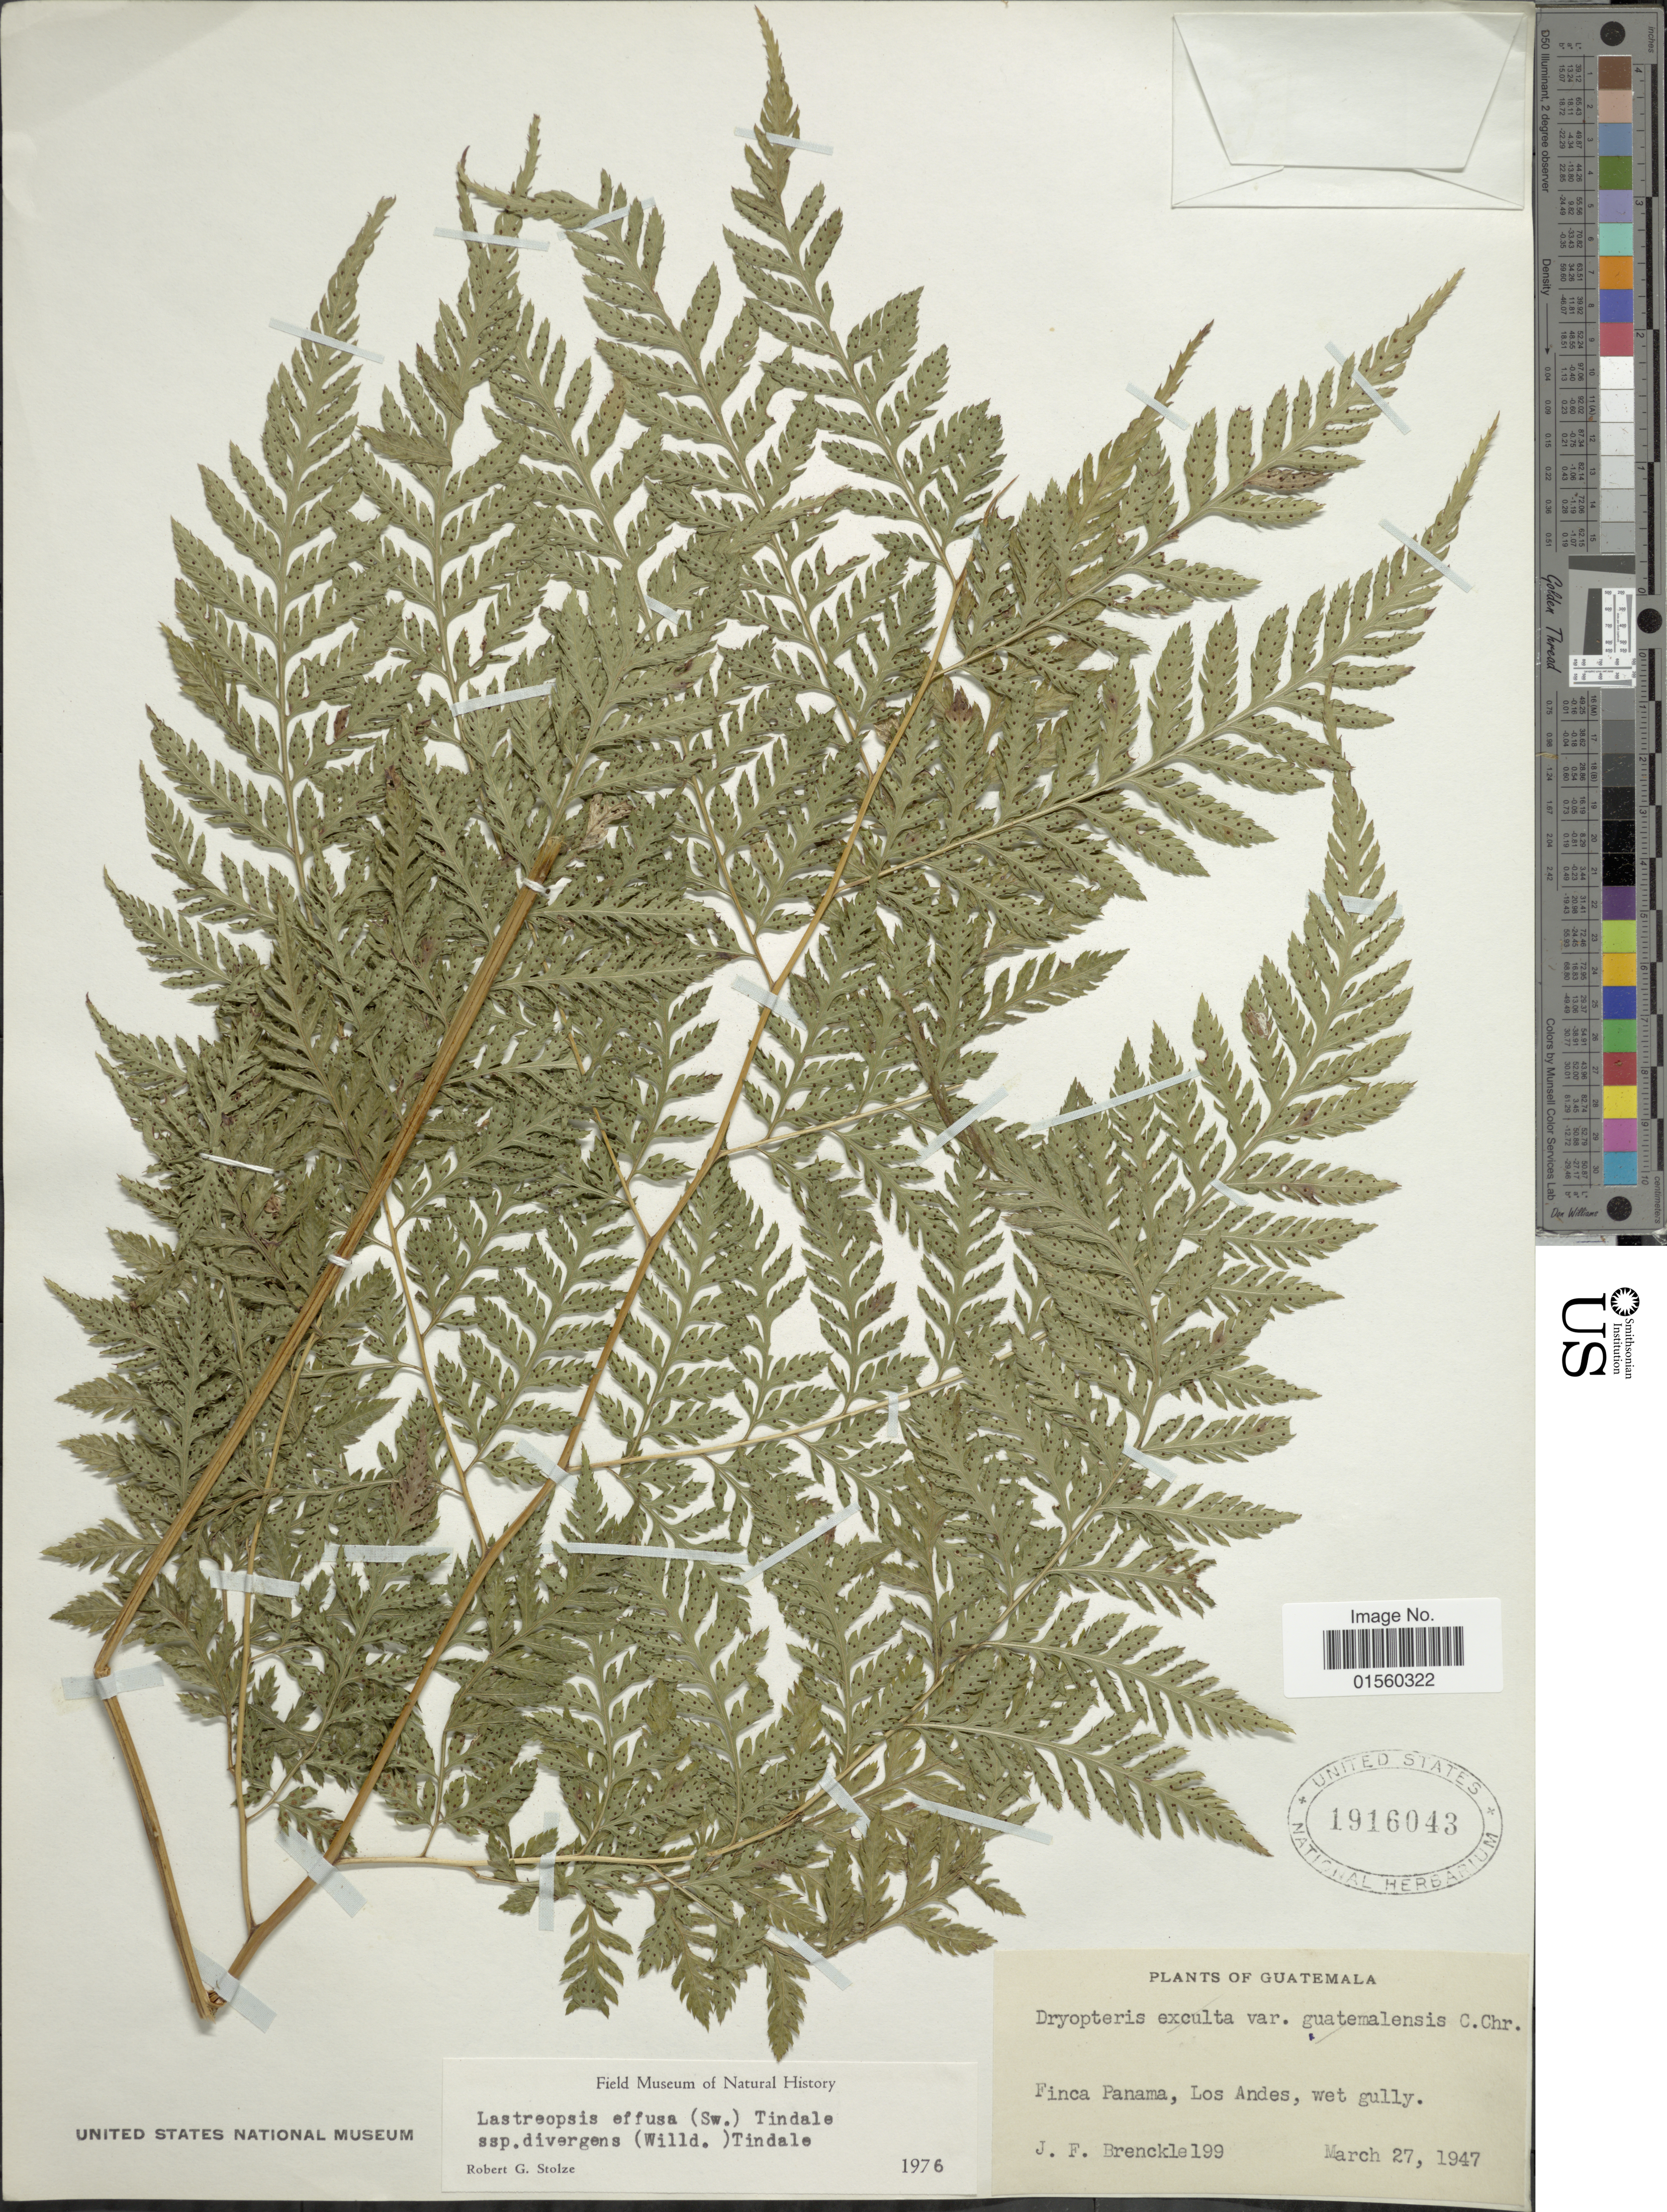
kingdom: Plantae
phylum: Tracheophyta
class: Polypodiopsida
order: Polypodiales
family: Dryopteridaceae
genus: Parapolystichum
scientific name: Parapolystichum effusum var. effusum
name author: (Sw.) Ching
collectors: J. Brenckle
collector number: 199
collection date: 1947-03-27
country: Guatemala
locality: Finca Panama, Los Andes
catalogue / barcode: US 1916043